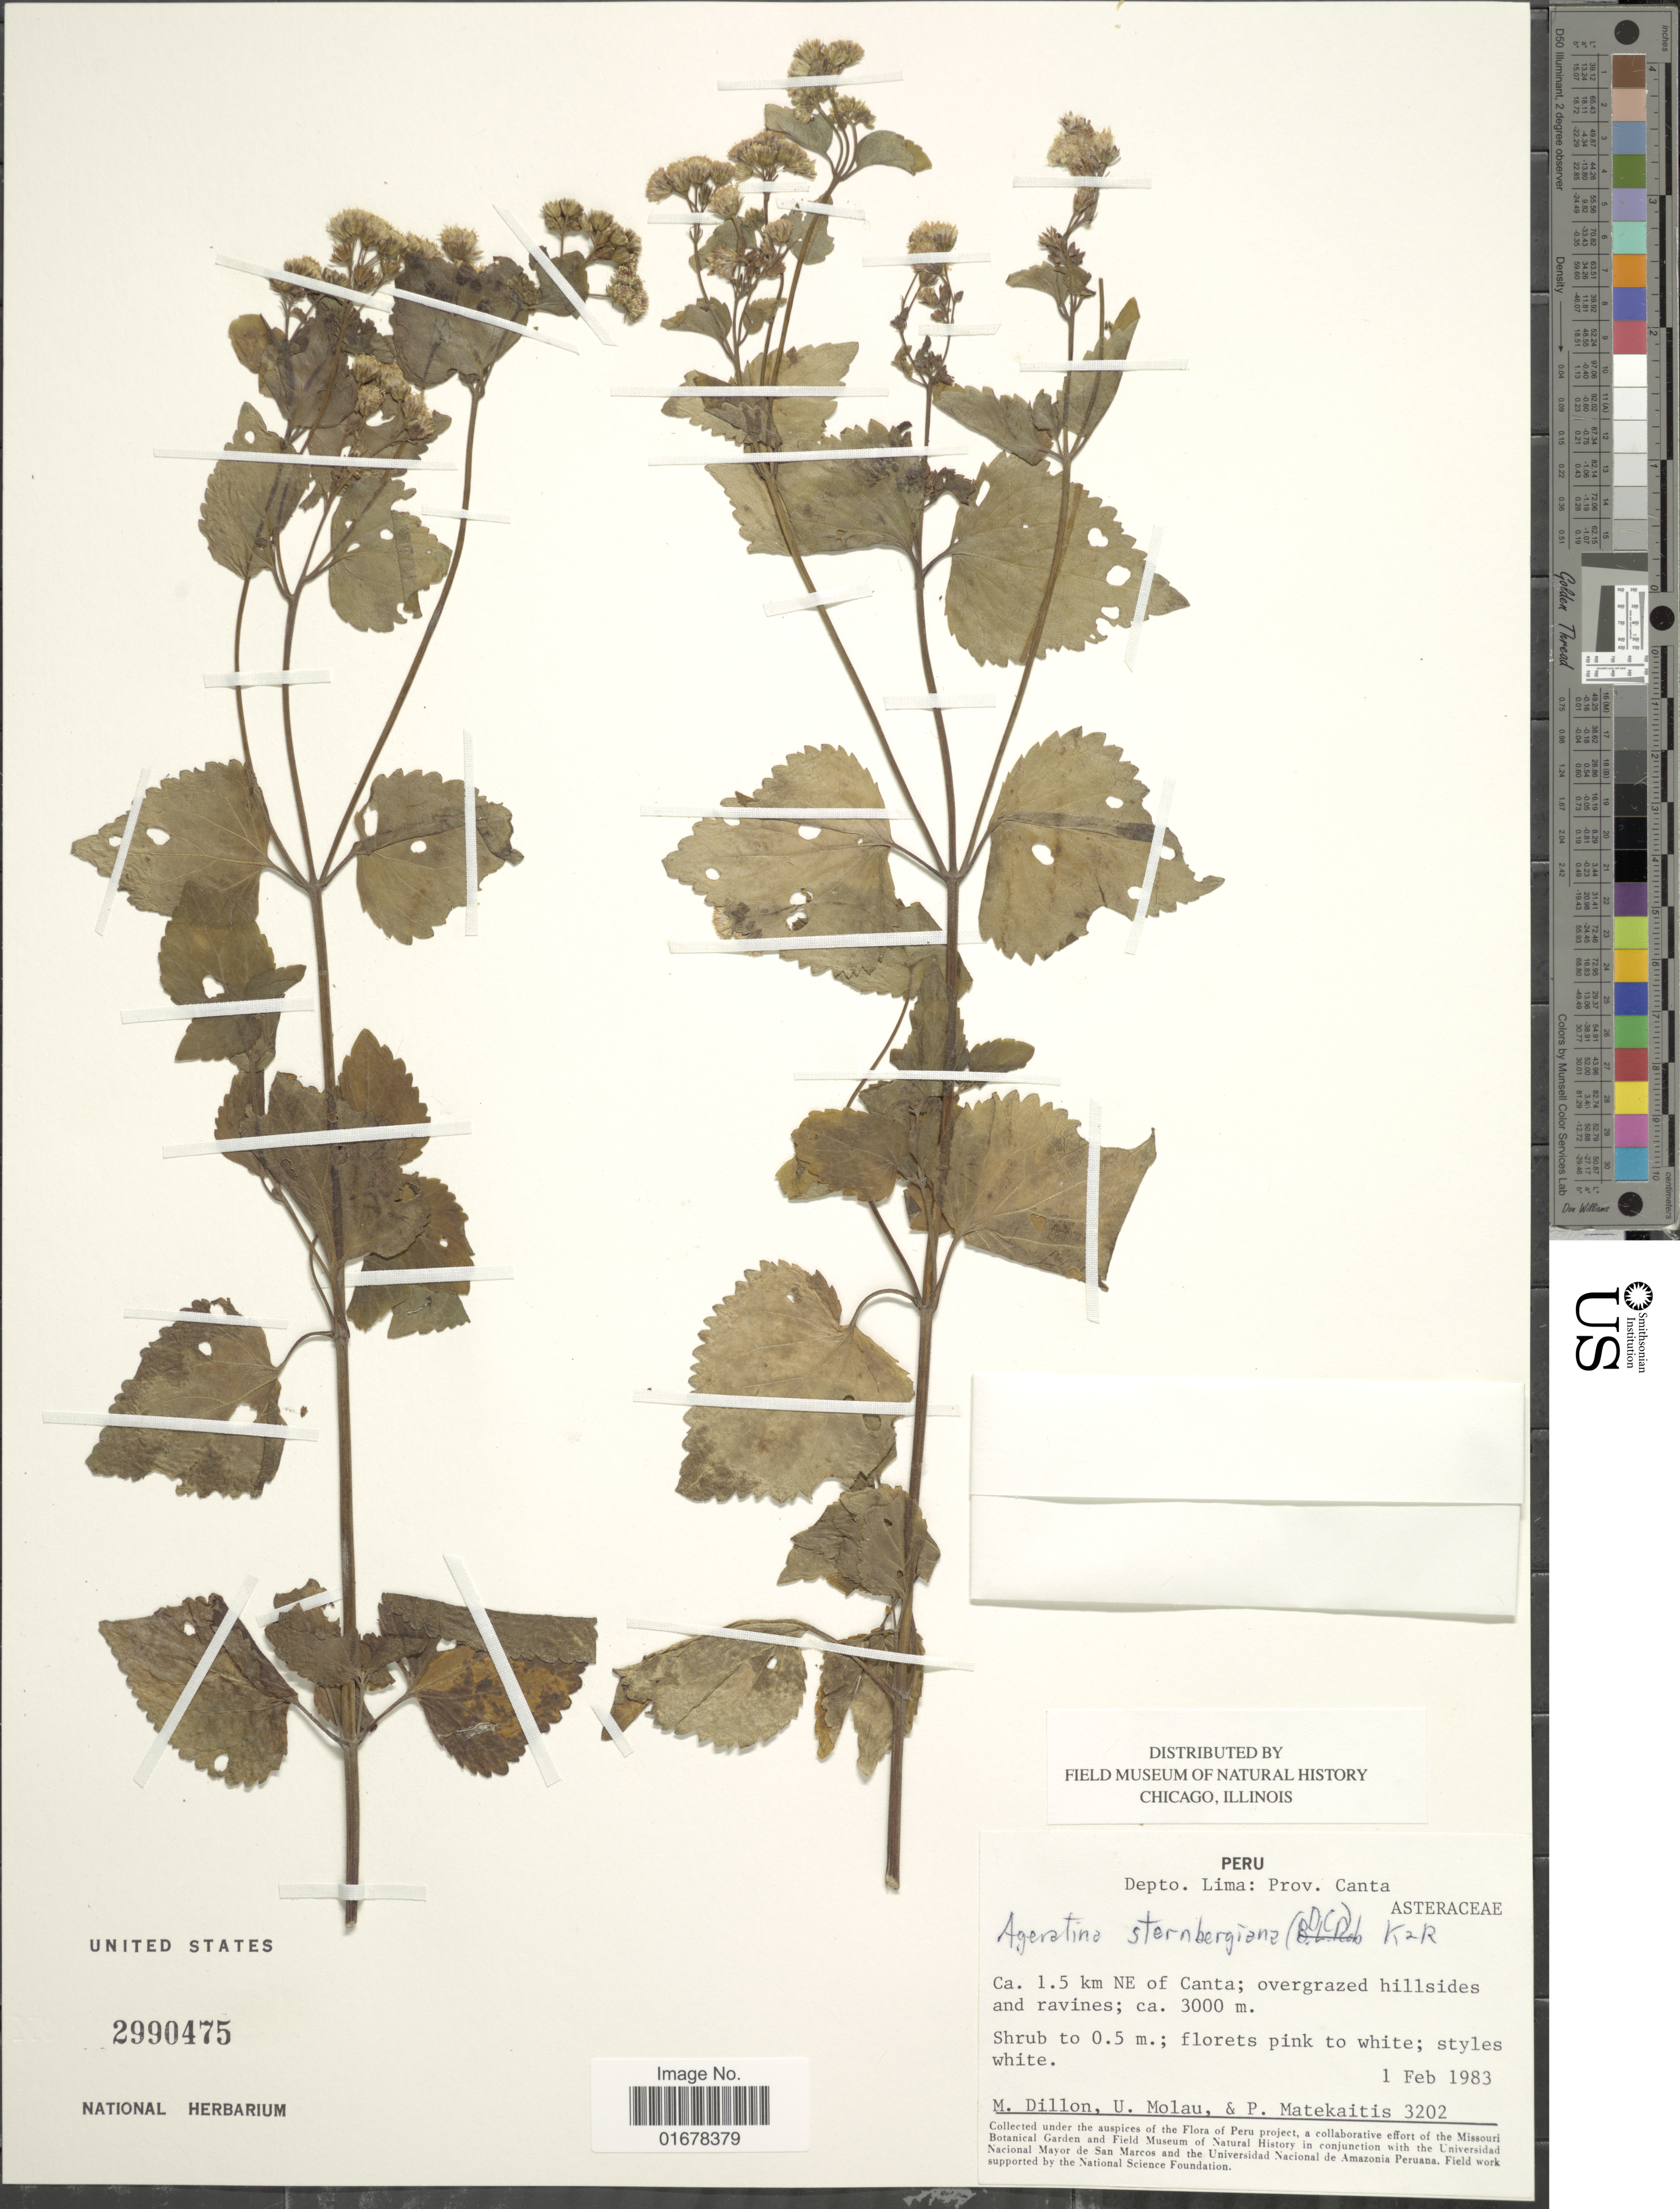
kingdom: Plantae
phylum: Tracheophyta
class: Magnoliopsida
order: Asterales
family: Asteraceae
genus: Ageratina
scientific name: Ageratina sternbergiana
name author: (DC.) R.M. King & H. Rob.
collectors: M. O. Dillon, U. Molau & P. Matekaitis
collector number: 3202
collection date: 1983-02-01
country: Peru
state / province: Lima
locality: Depto. Lima, Prov. Canta, 1.5 km NE of Cantas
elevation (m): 3000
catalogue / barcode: US 2990475